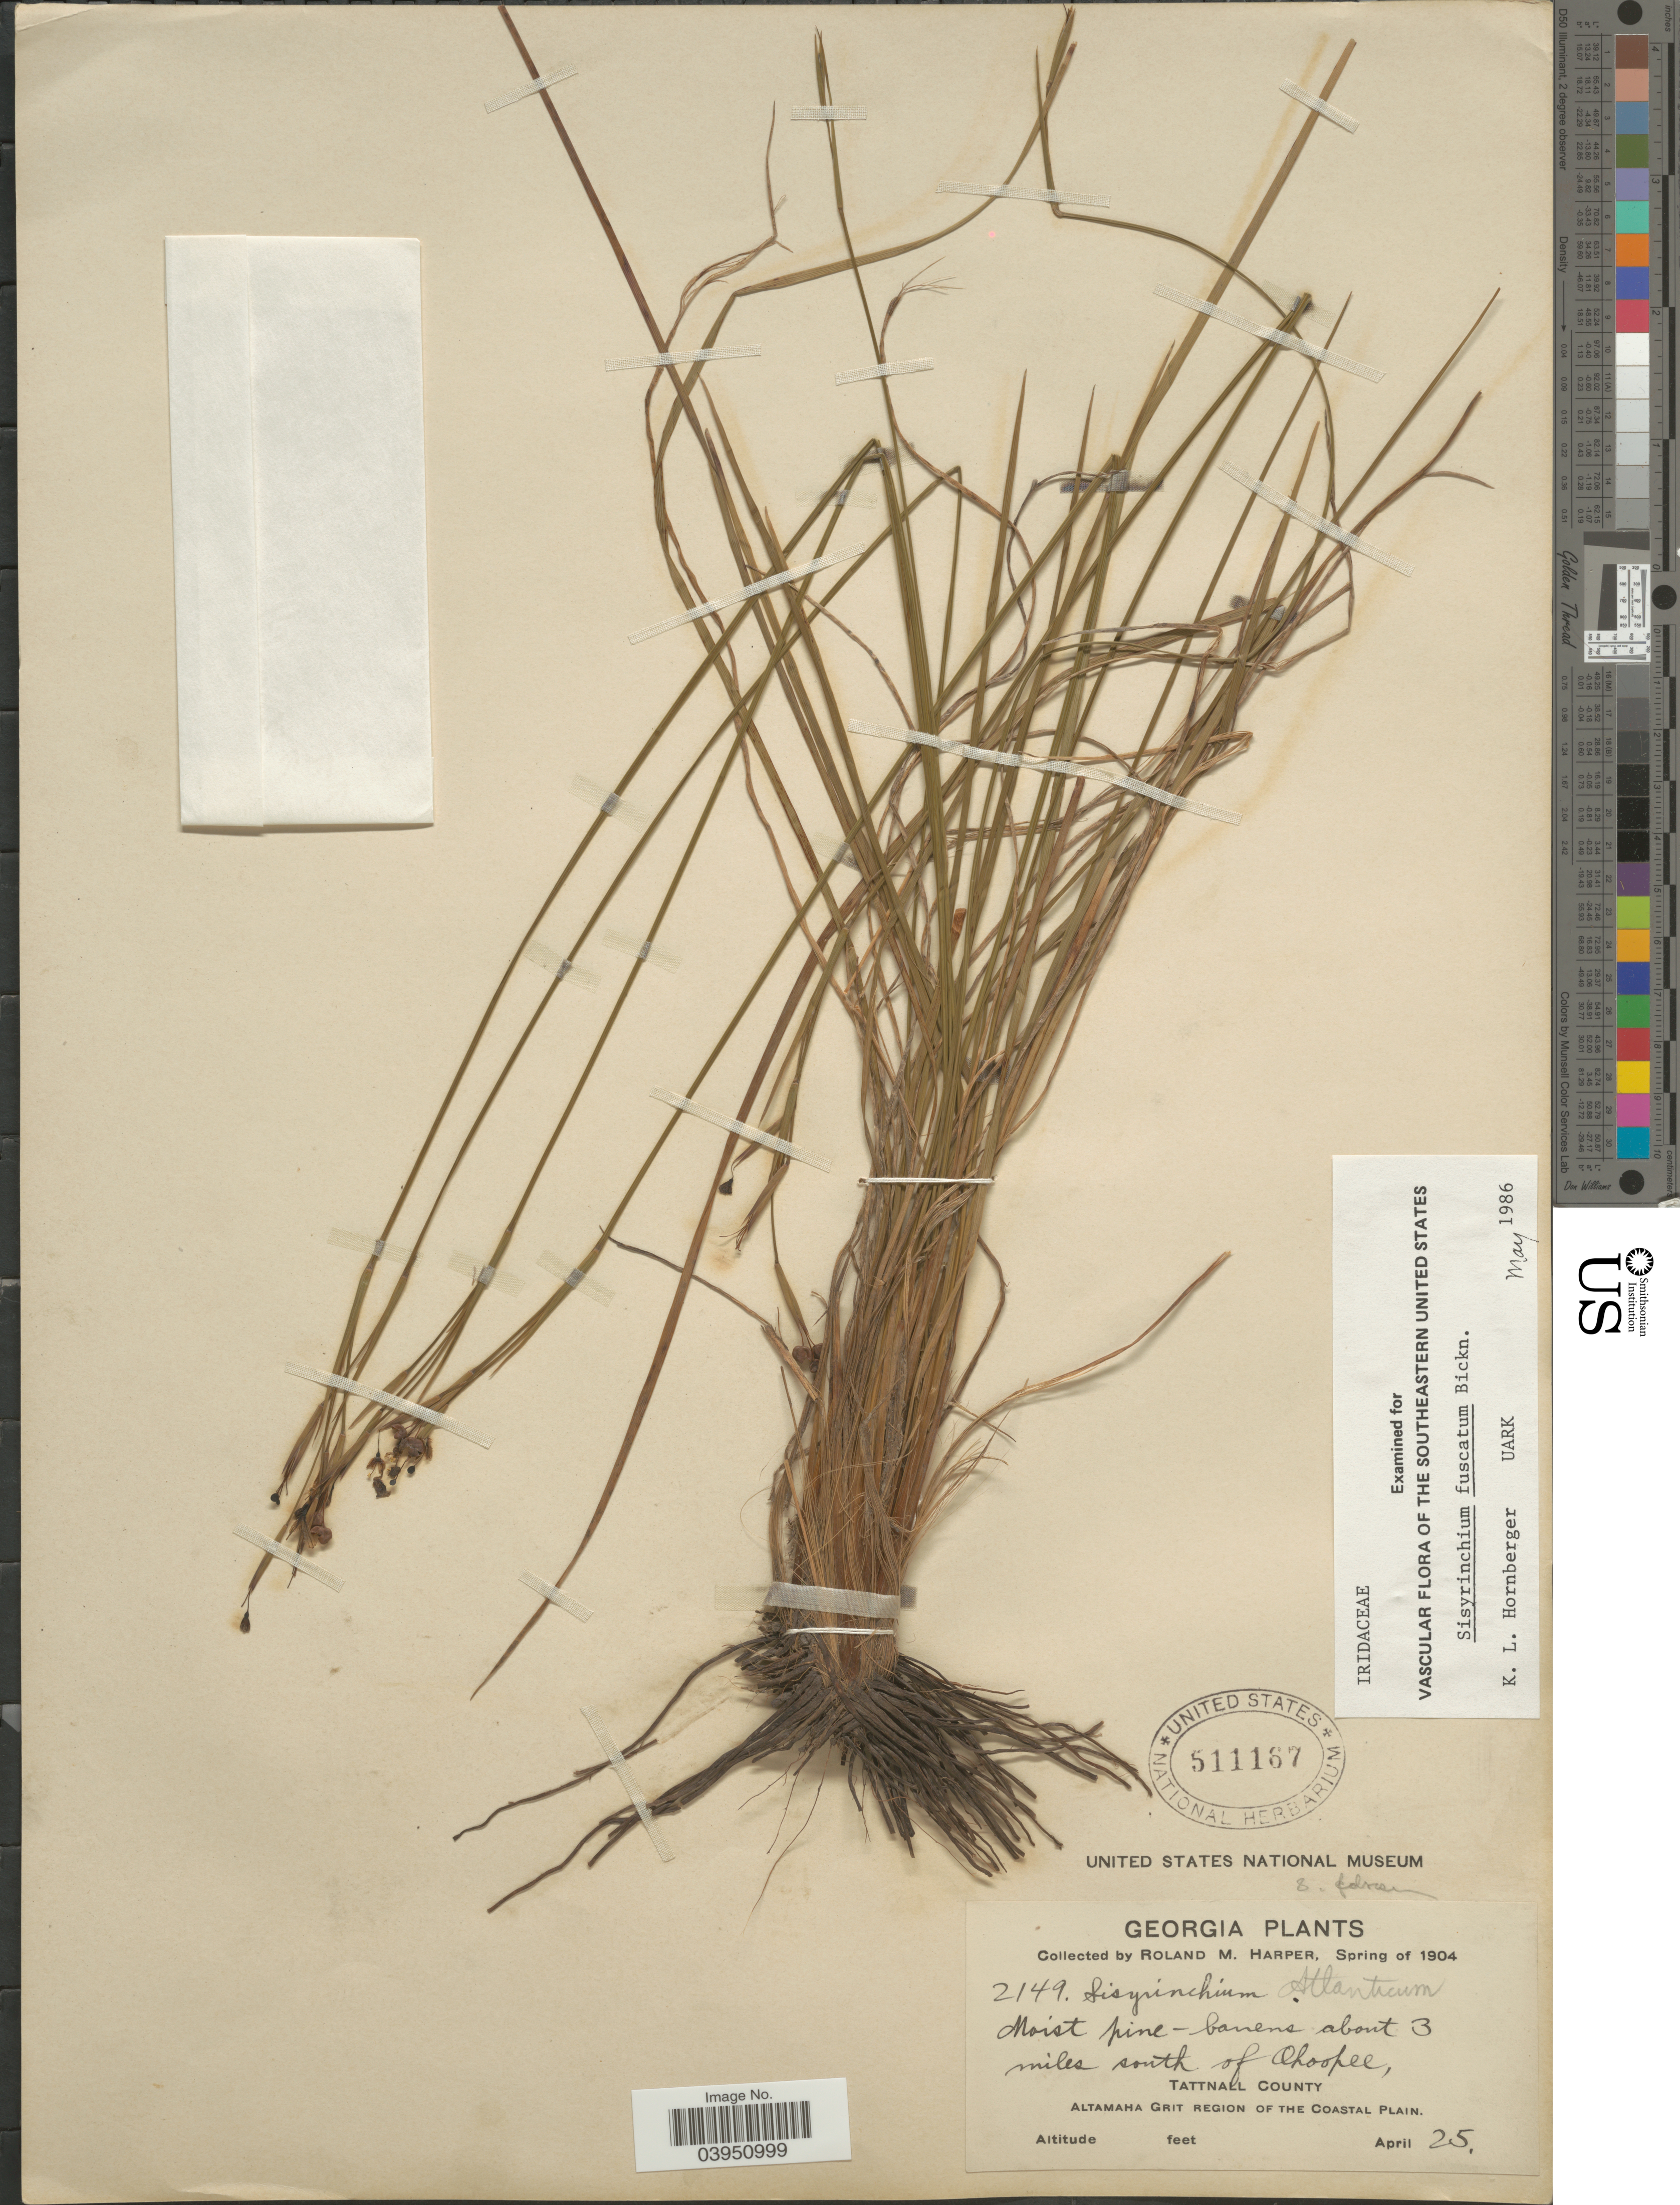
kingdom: Plantae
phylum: Tracheophyta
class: Liliopsida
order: Asparagales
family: Iridaceae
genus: Sisyrinchium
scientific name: Sisyrinchium fuscatum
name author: E.P. Bicknell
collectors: R. M. Harper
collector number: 2149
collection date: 1904-04-25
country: United States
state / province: Georgia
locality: About 3 miles south of Ohoopee, Tattnall County. Altamaha Grit Region of the Coastal Plain.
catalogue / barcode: US 511167